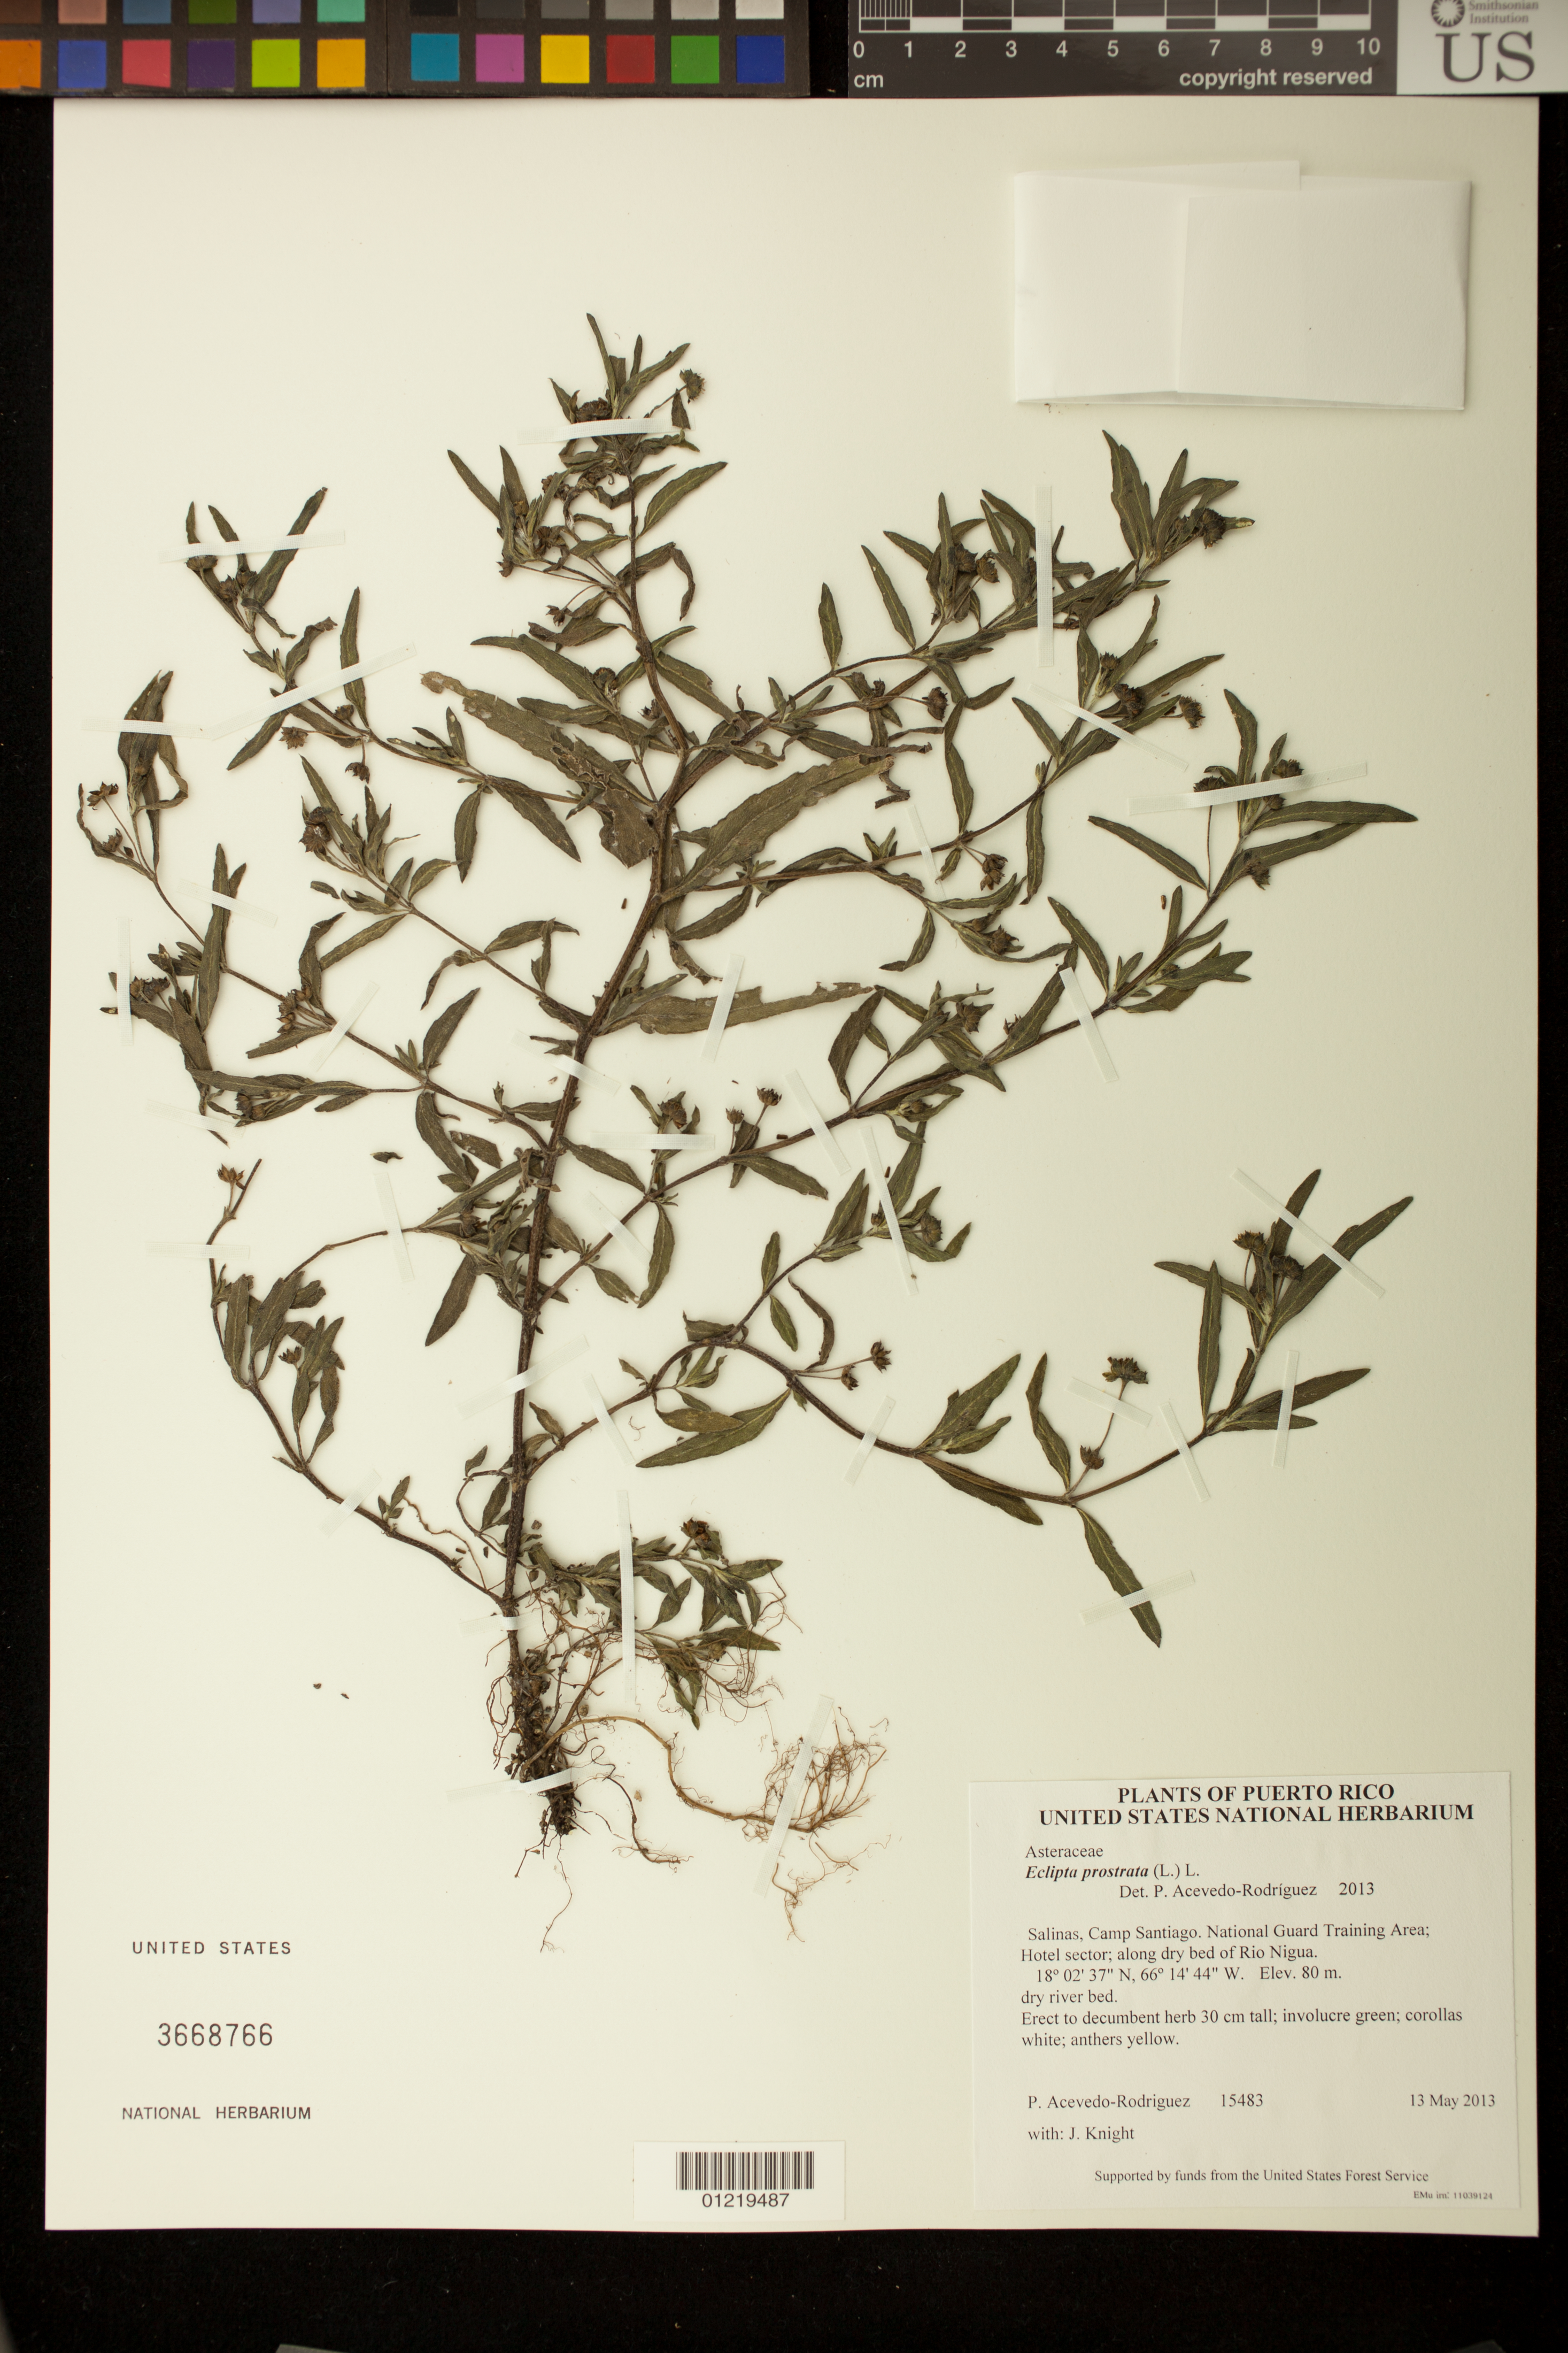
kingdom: Plantae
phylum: Tracheophyta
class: Magnoliopsida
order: Asterales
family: Asteraceae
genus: Eclipta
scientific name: Eclipta prostrata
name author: (L.) L.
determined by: Acevedo-Rodríguez, P., (BOT), Smithsonian Institution - National Museum of Natural History (UNITED STATES)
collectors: P. Acevedo-Rodr. & J. Knight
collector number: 15483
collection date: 2013-05-13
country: Puerto Rico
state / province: Salinas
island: Puerto Rico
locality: Camp Santiago. National Guard Training Area; Hotel sector; along dry bed of Rio Nigua.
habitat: dry river bed.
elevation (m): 80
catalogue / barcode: US 3668766